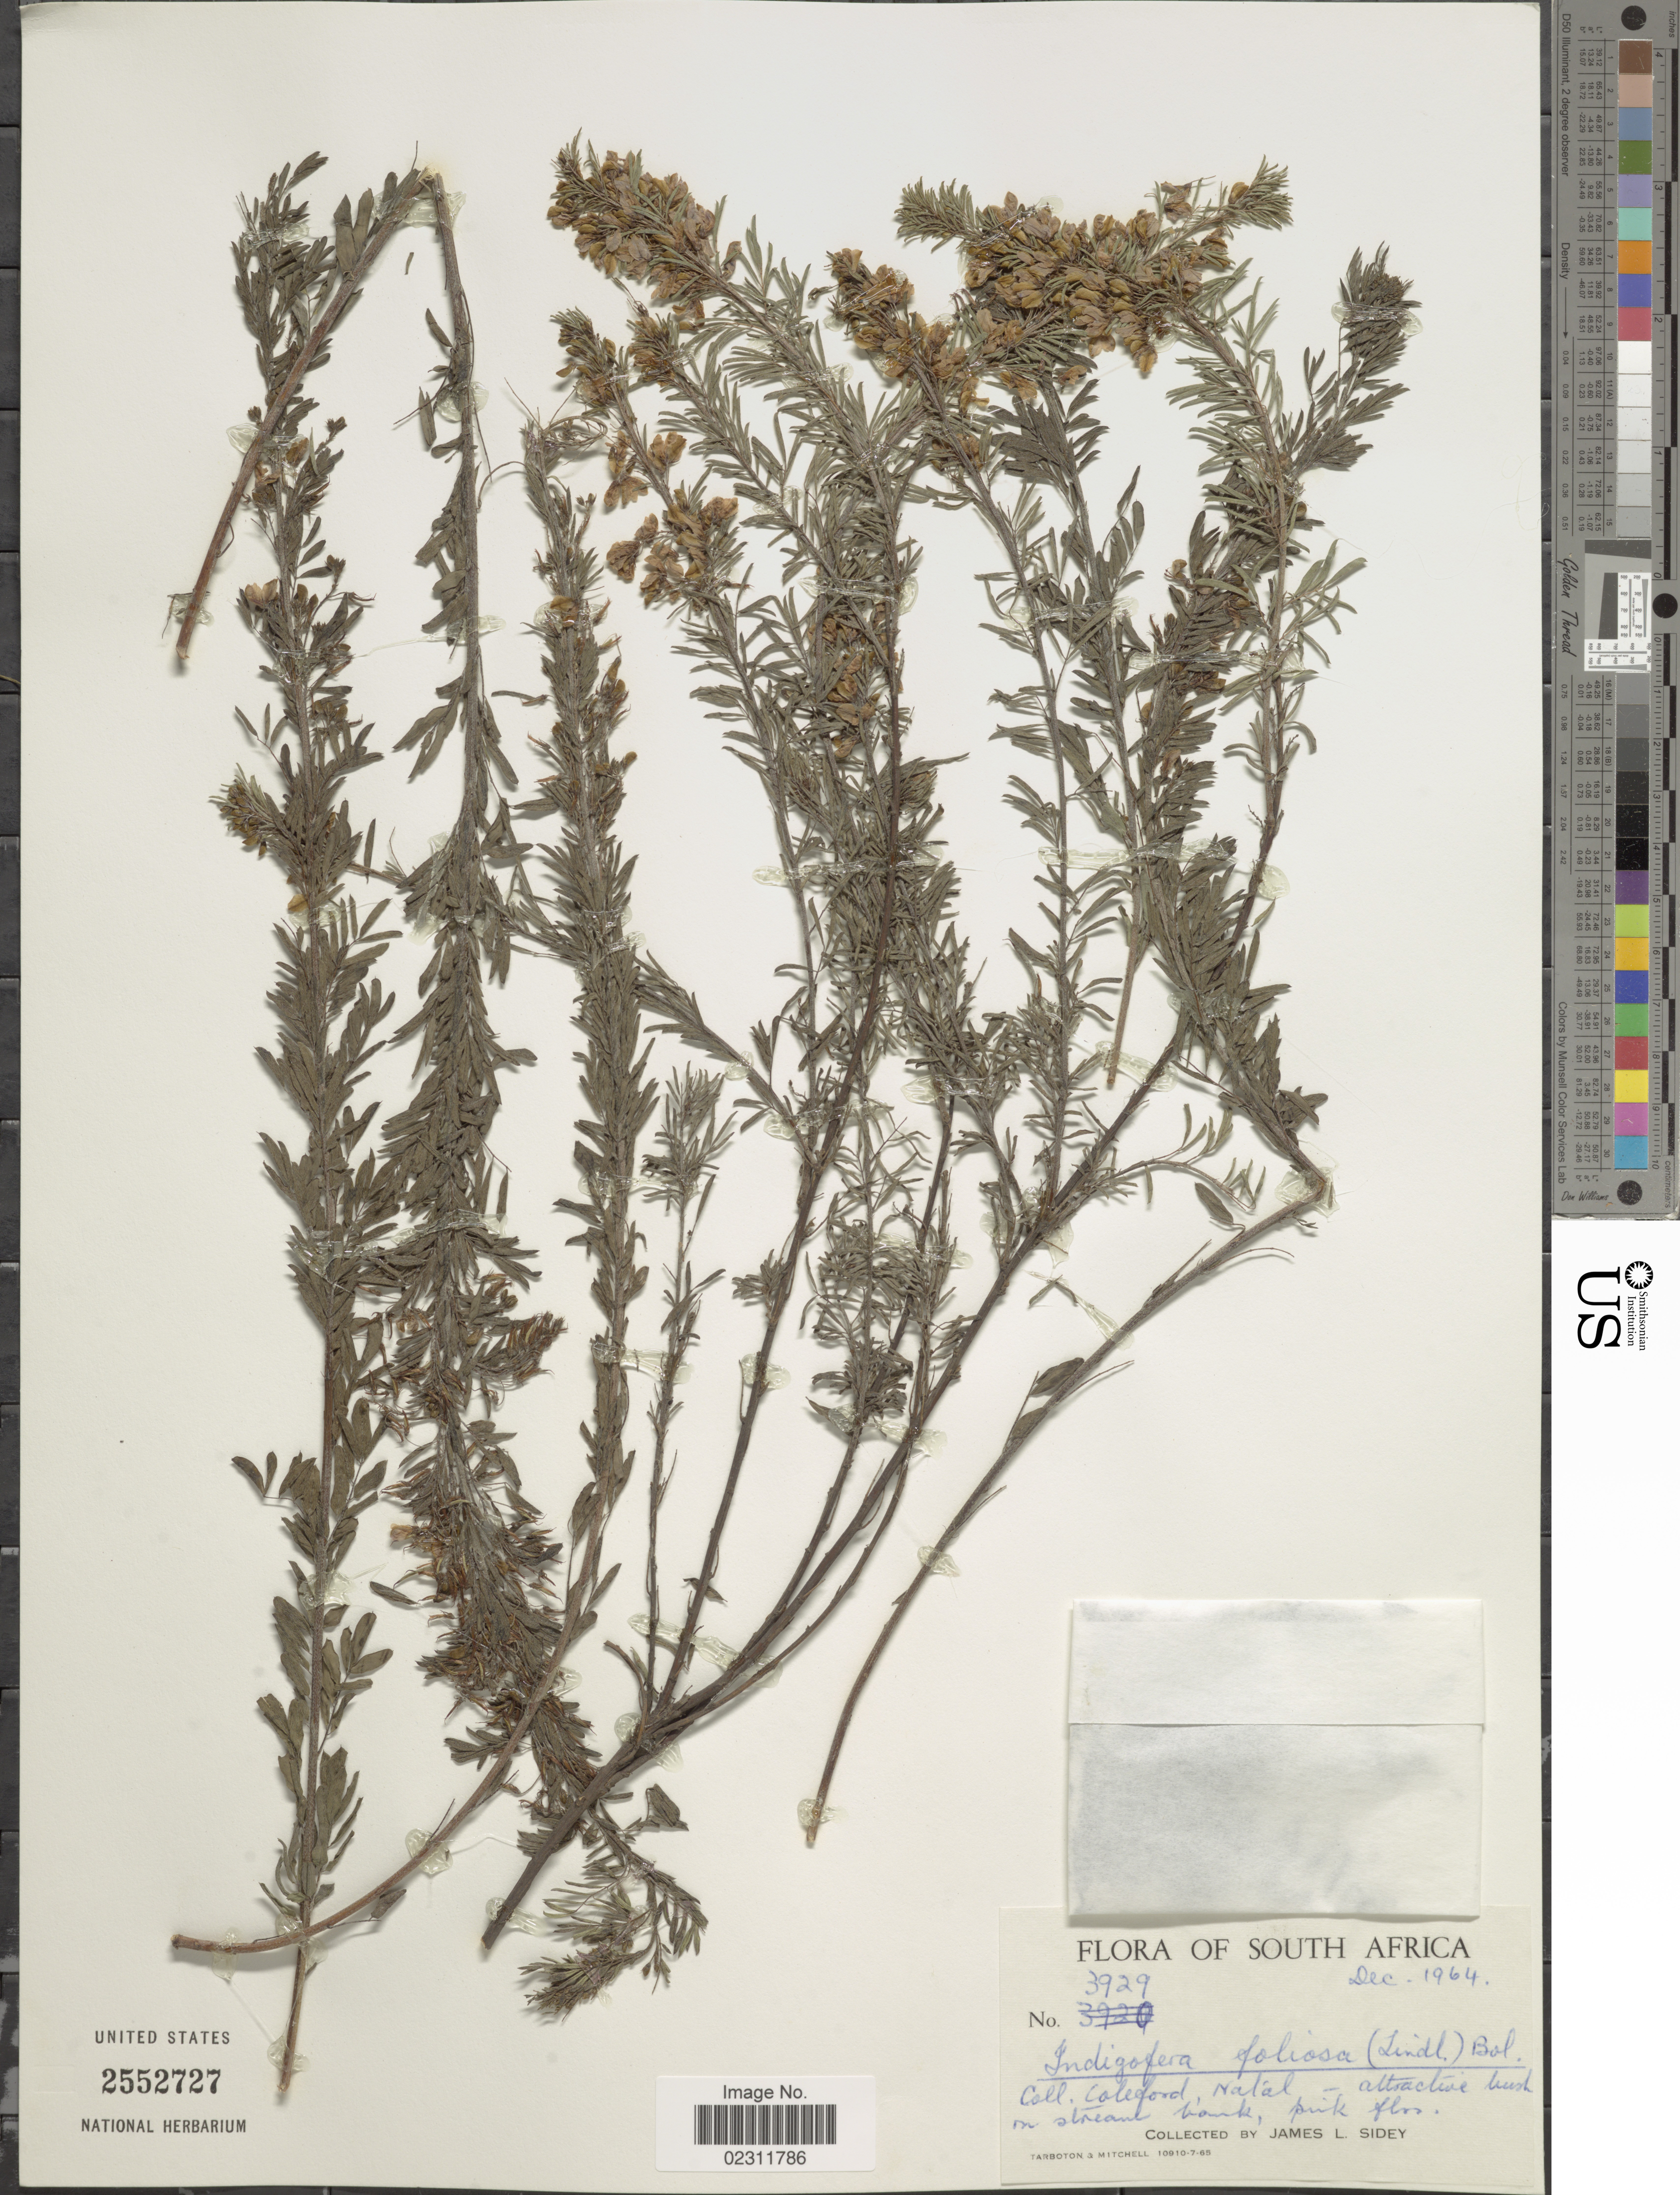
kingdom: Plantae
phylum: Tracheophyta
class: Magnoliopsida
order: Fabales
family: Fabaceae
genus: Indigofera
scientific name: Indigofera foliosa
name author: E. Mey.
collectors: J. L. Sidey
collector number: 3929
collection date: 1964-12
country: South Africa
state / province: KwaZulu-Natal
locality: Coleford, Natal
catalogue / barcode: US 2552727